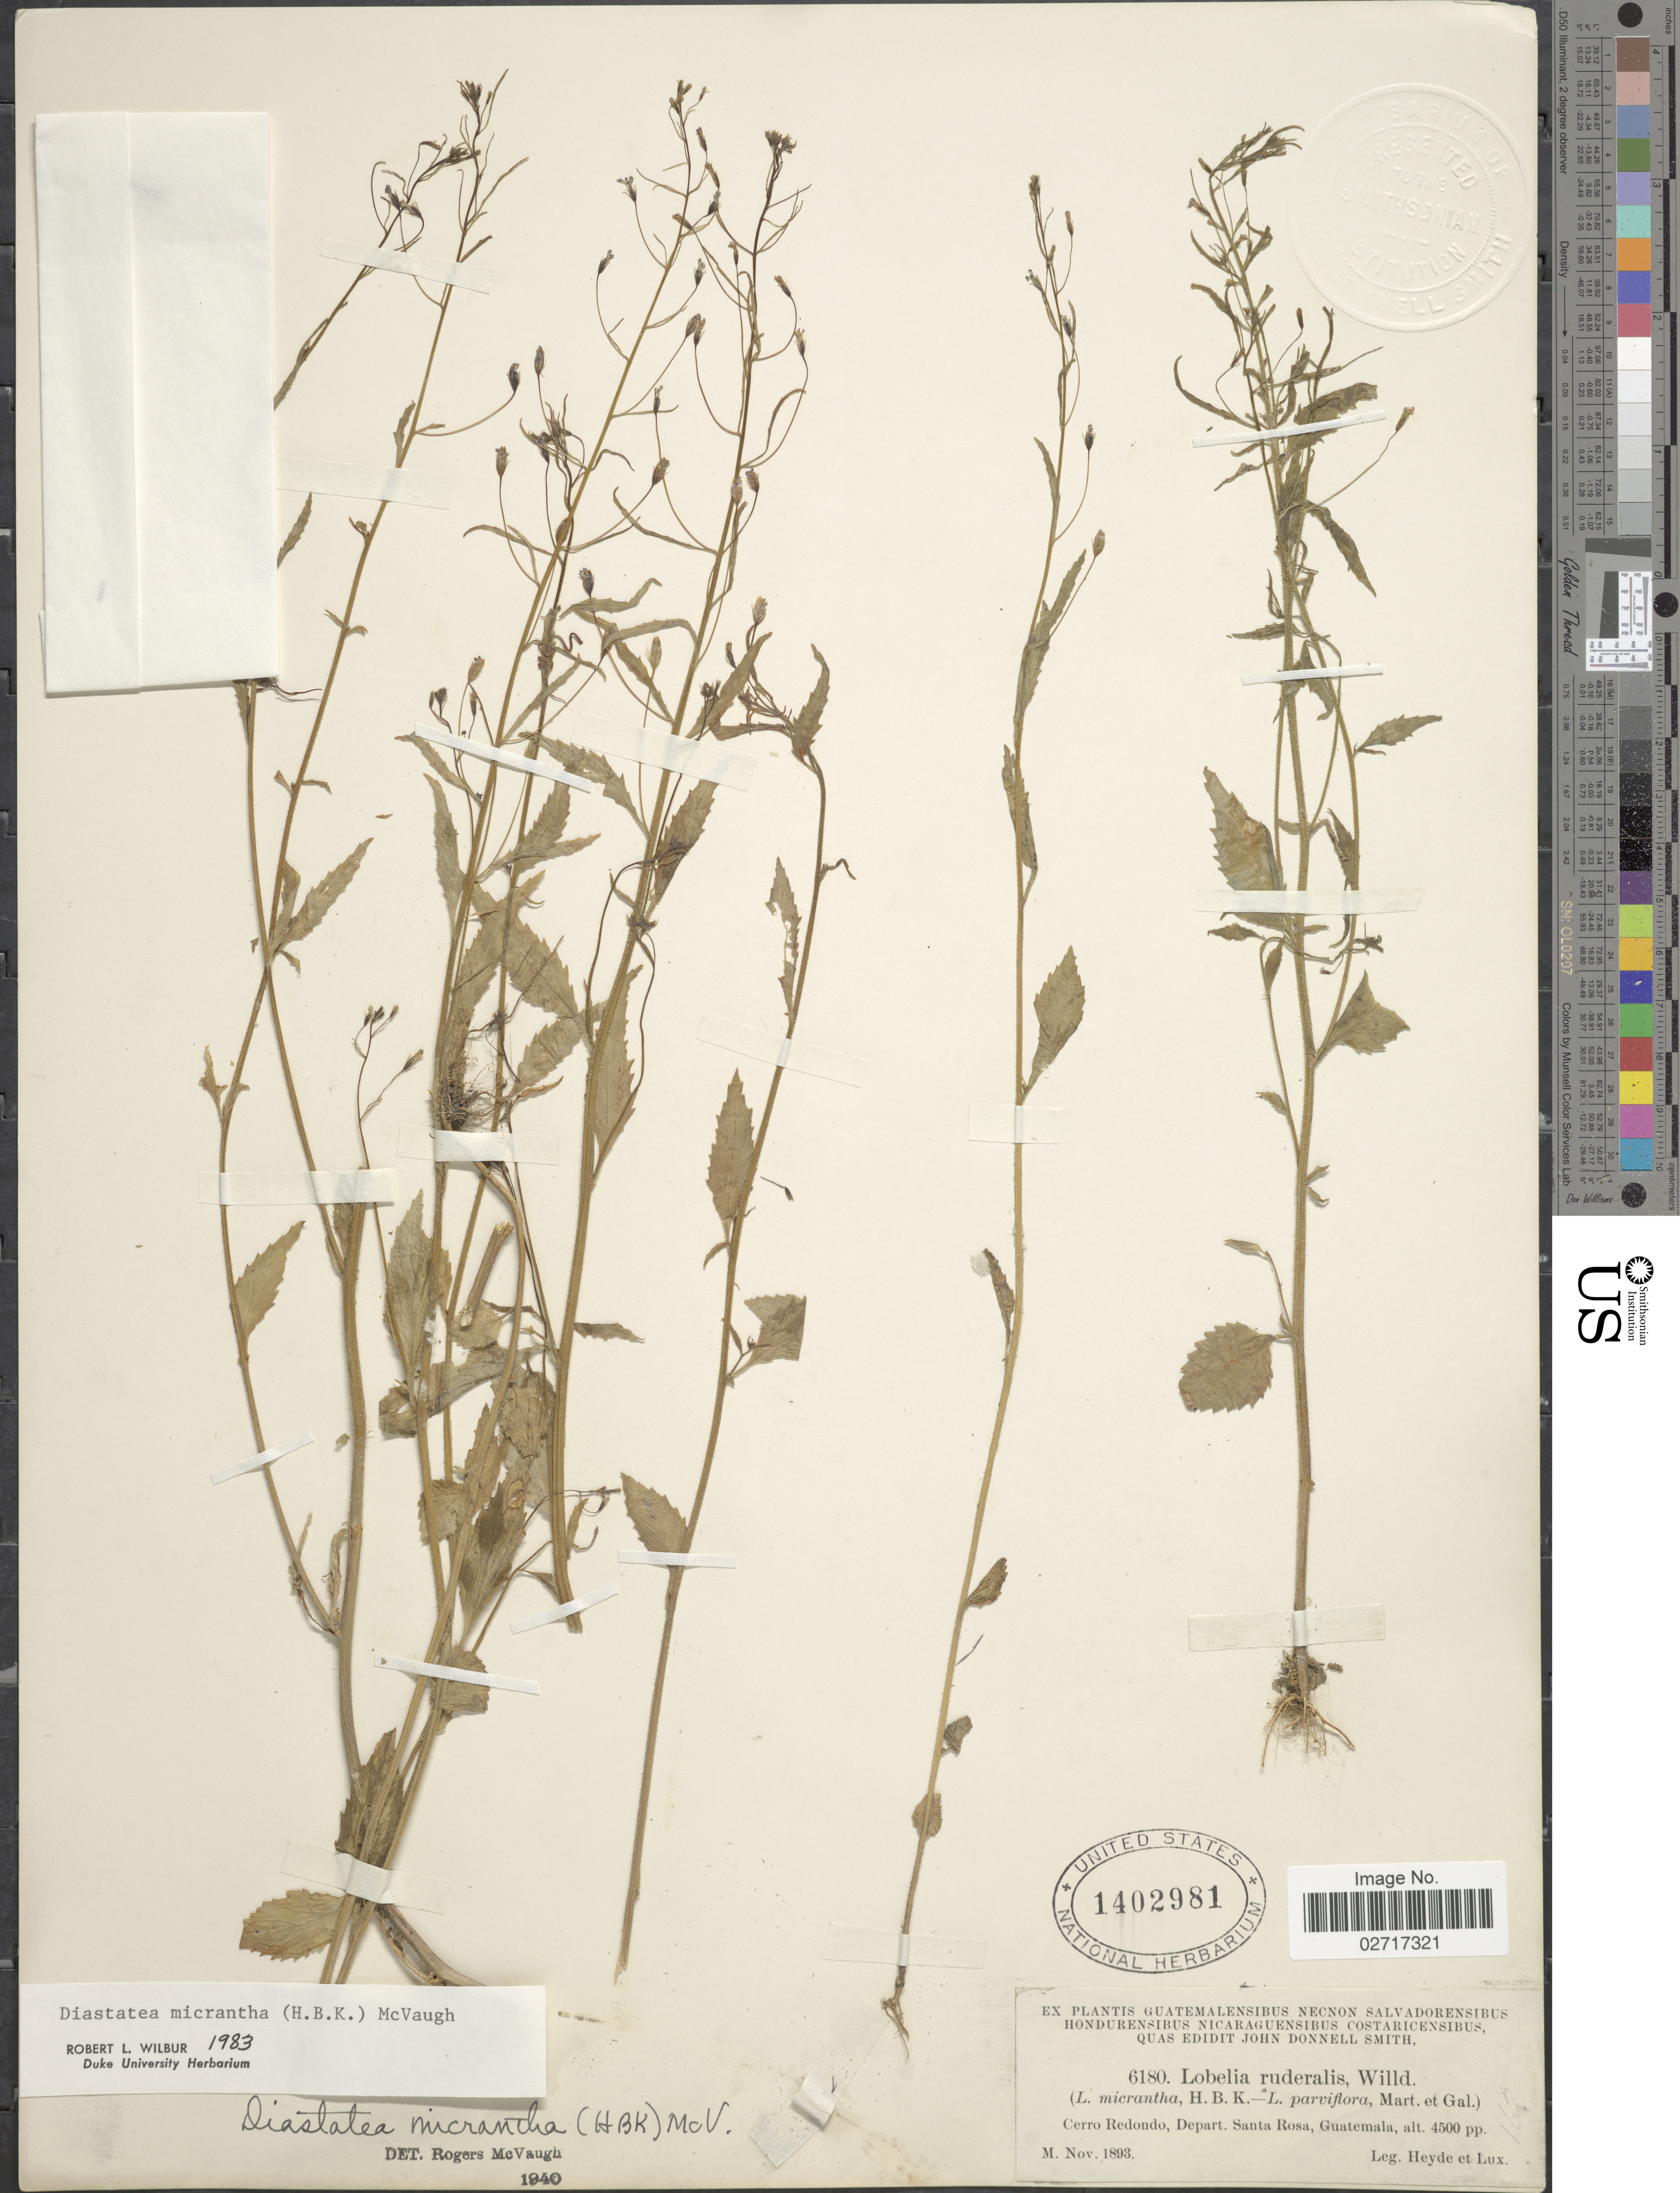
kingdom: Plantae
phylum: Tracheophyta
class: Magnoliopsida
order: Asterales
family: Campanulaceae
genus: Diastatea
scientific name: Diastatea micrantha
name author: (Kunth) McVaugh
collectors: Heyde & Lux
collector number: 6180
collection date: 1893-11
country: Guatemala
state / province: Santa Rosa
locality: Cerro Redondo, Depart. Santa Rosa.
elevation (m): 1372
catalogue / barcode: US 1402981